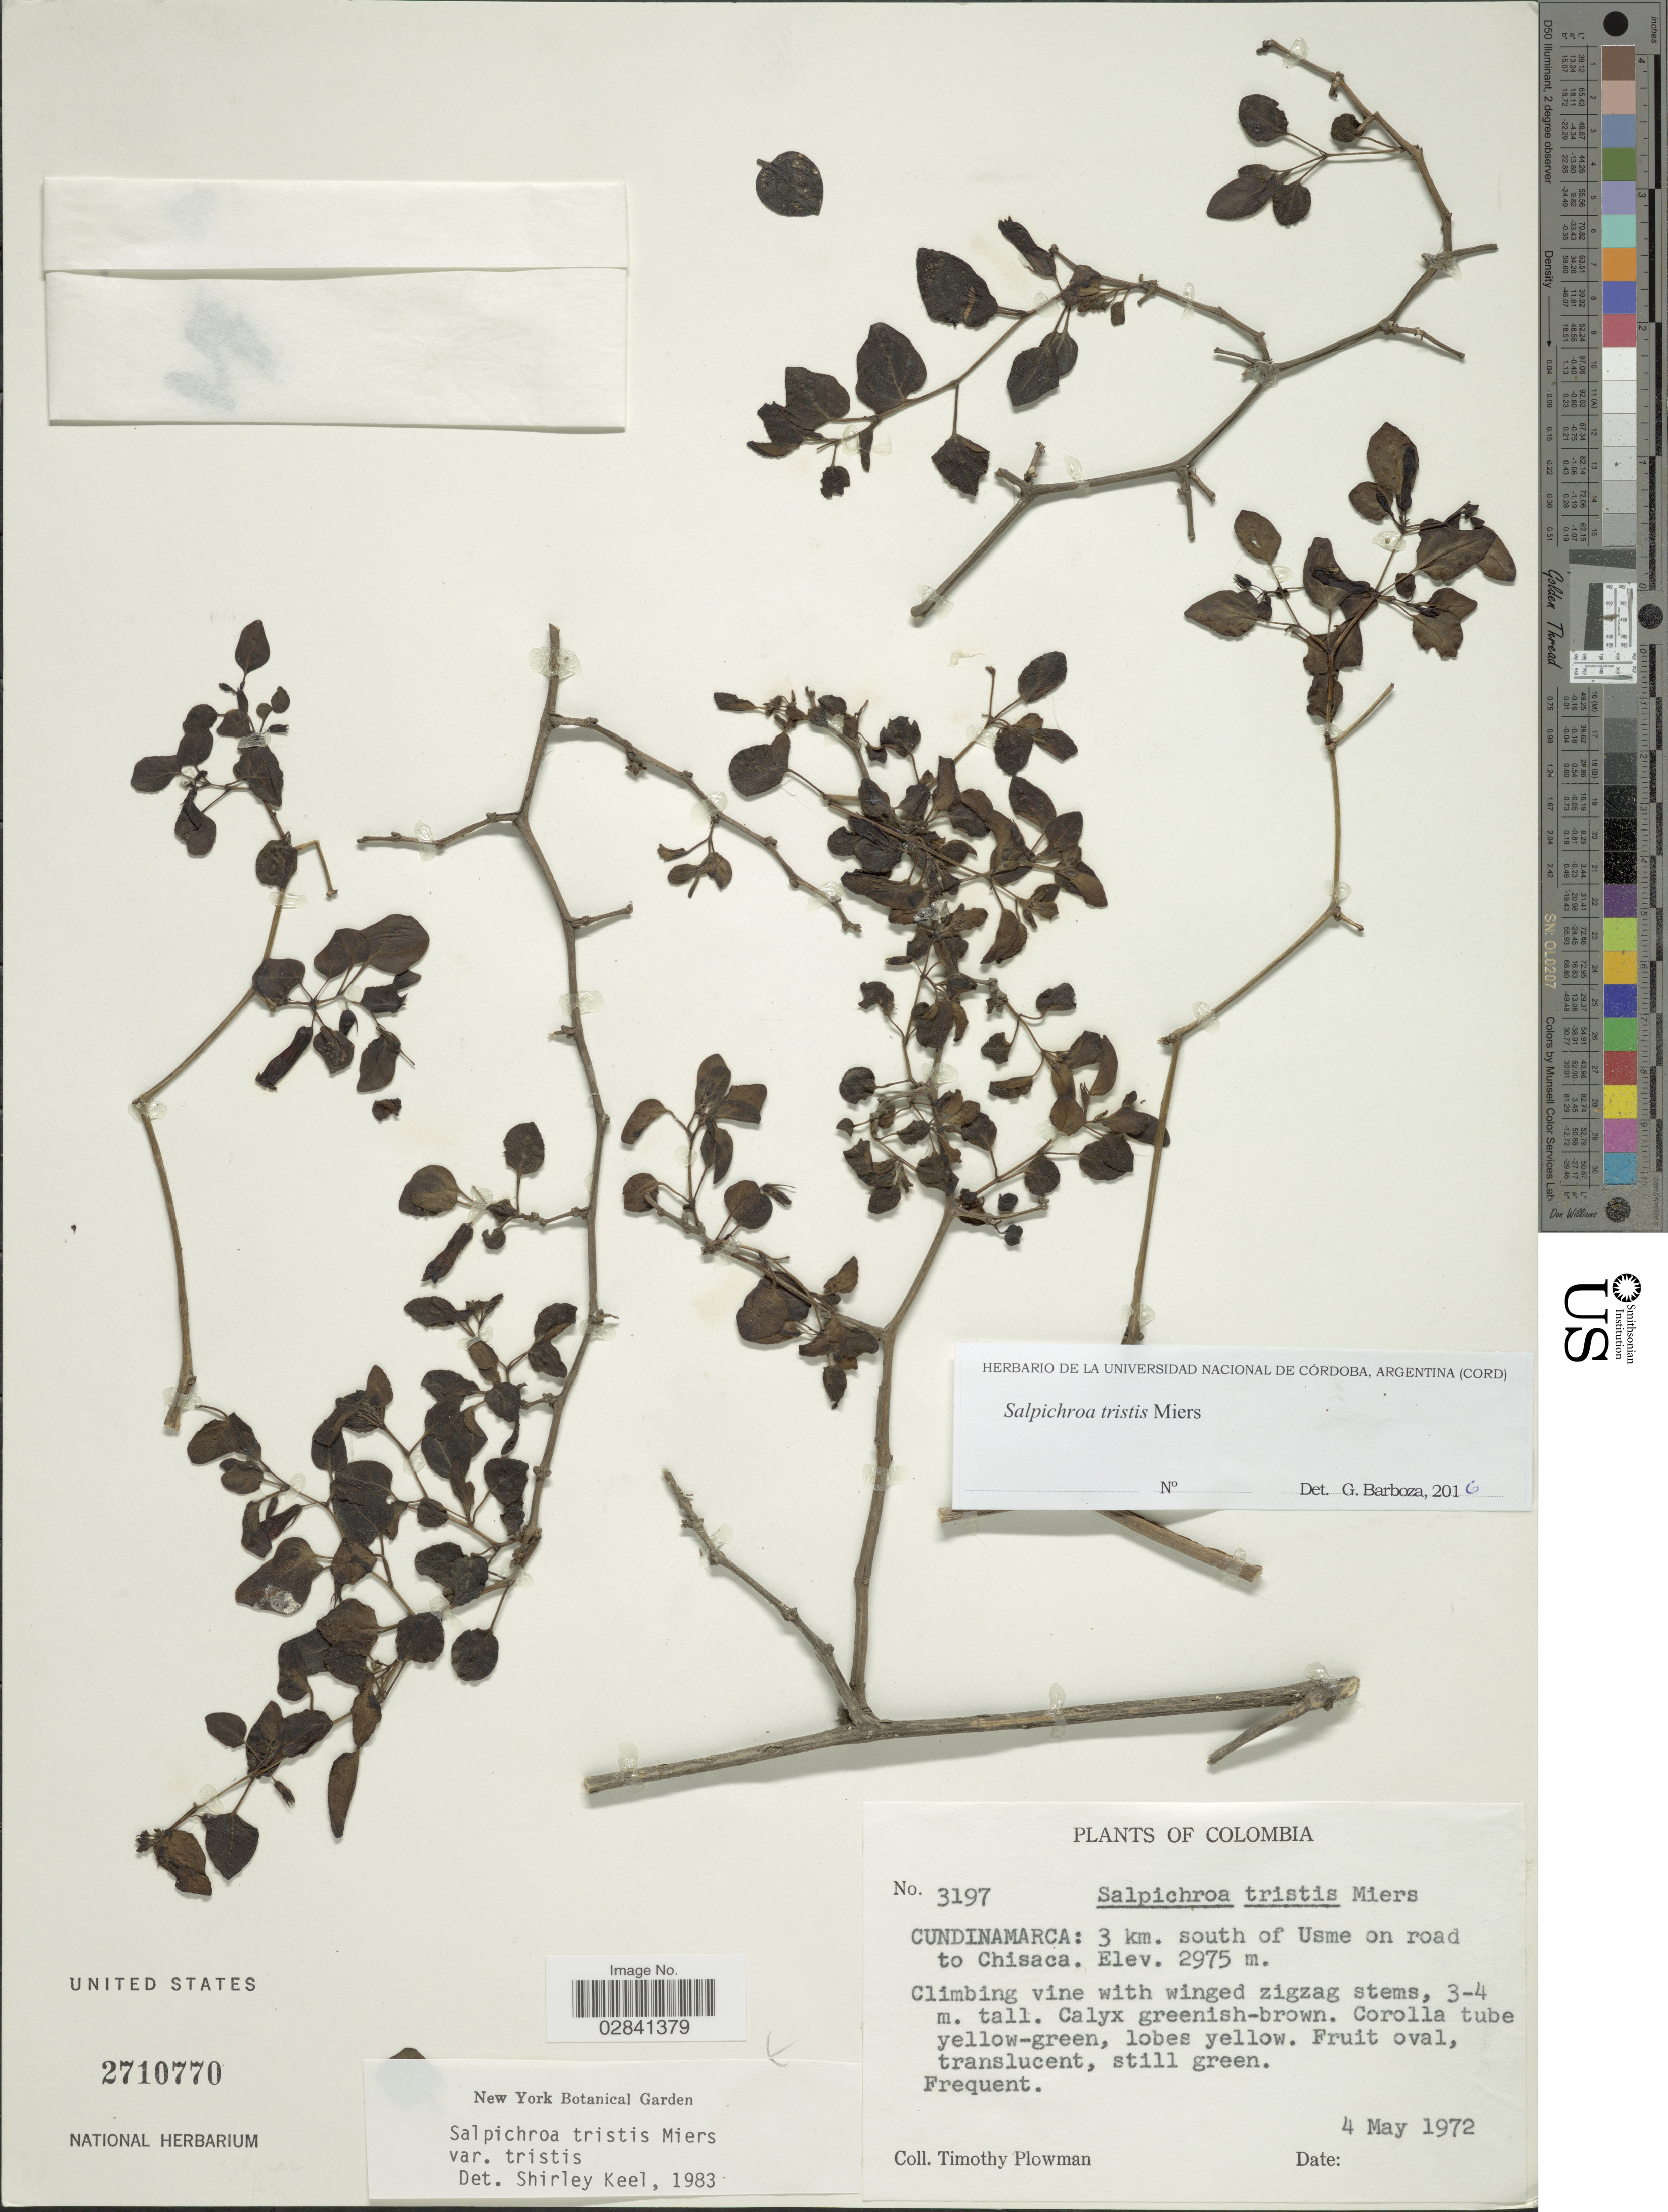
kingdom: Plantae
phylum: Tracheophyta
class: Magnoliopsida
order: Solanales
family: Solanaceae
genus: Salpichroa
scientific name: Salpichroa tristis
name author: Walp.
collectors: T. Plowman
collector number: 3197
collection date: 1972-05-04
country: Colombia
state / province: Cundinamarca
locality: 3 km. south of Usme on road to Chisaca.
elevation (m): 2975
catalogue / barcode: US 2710770